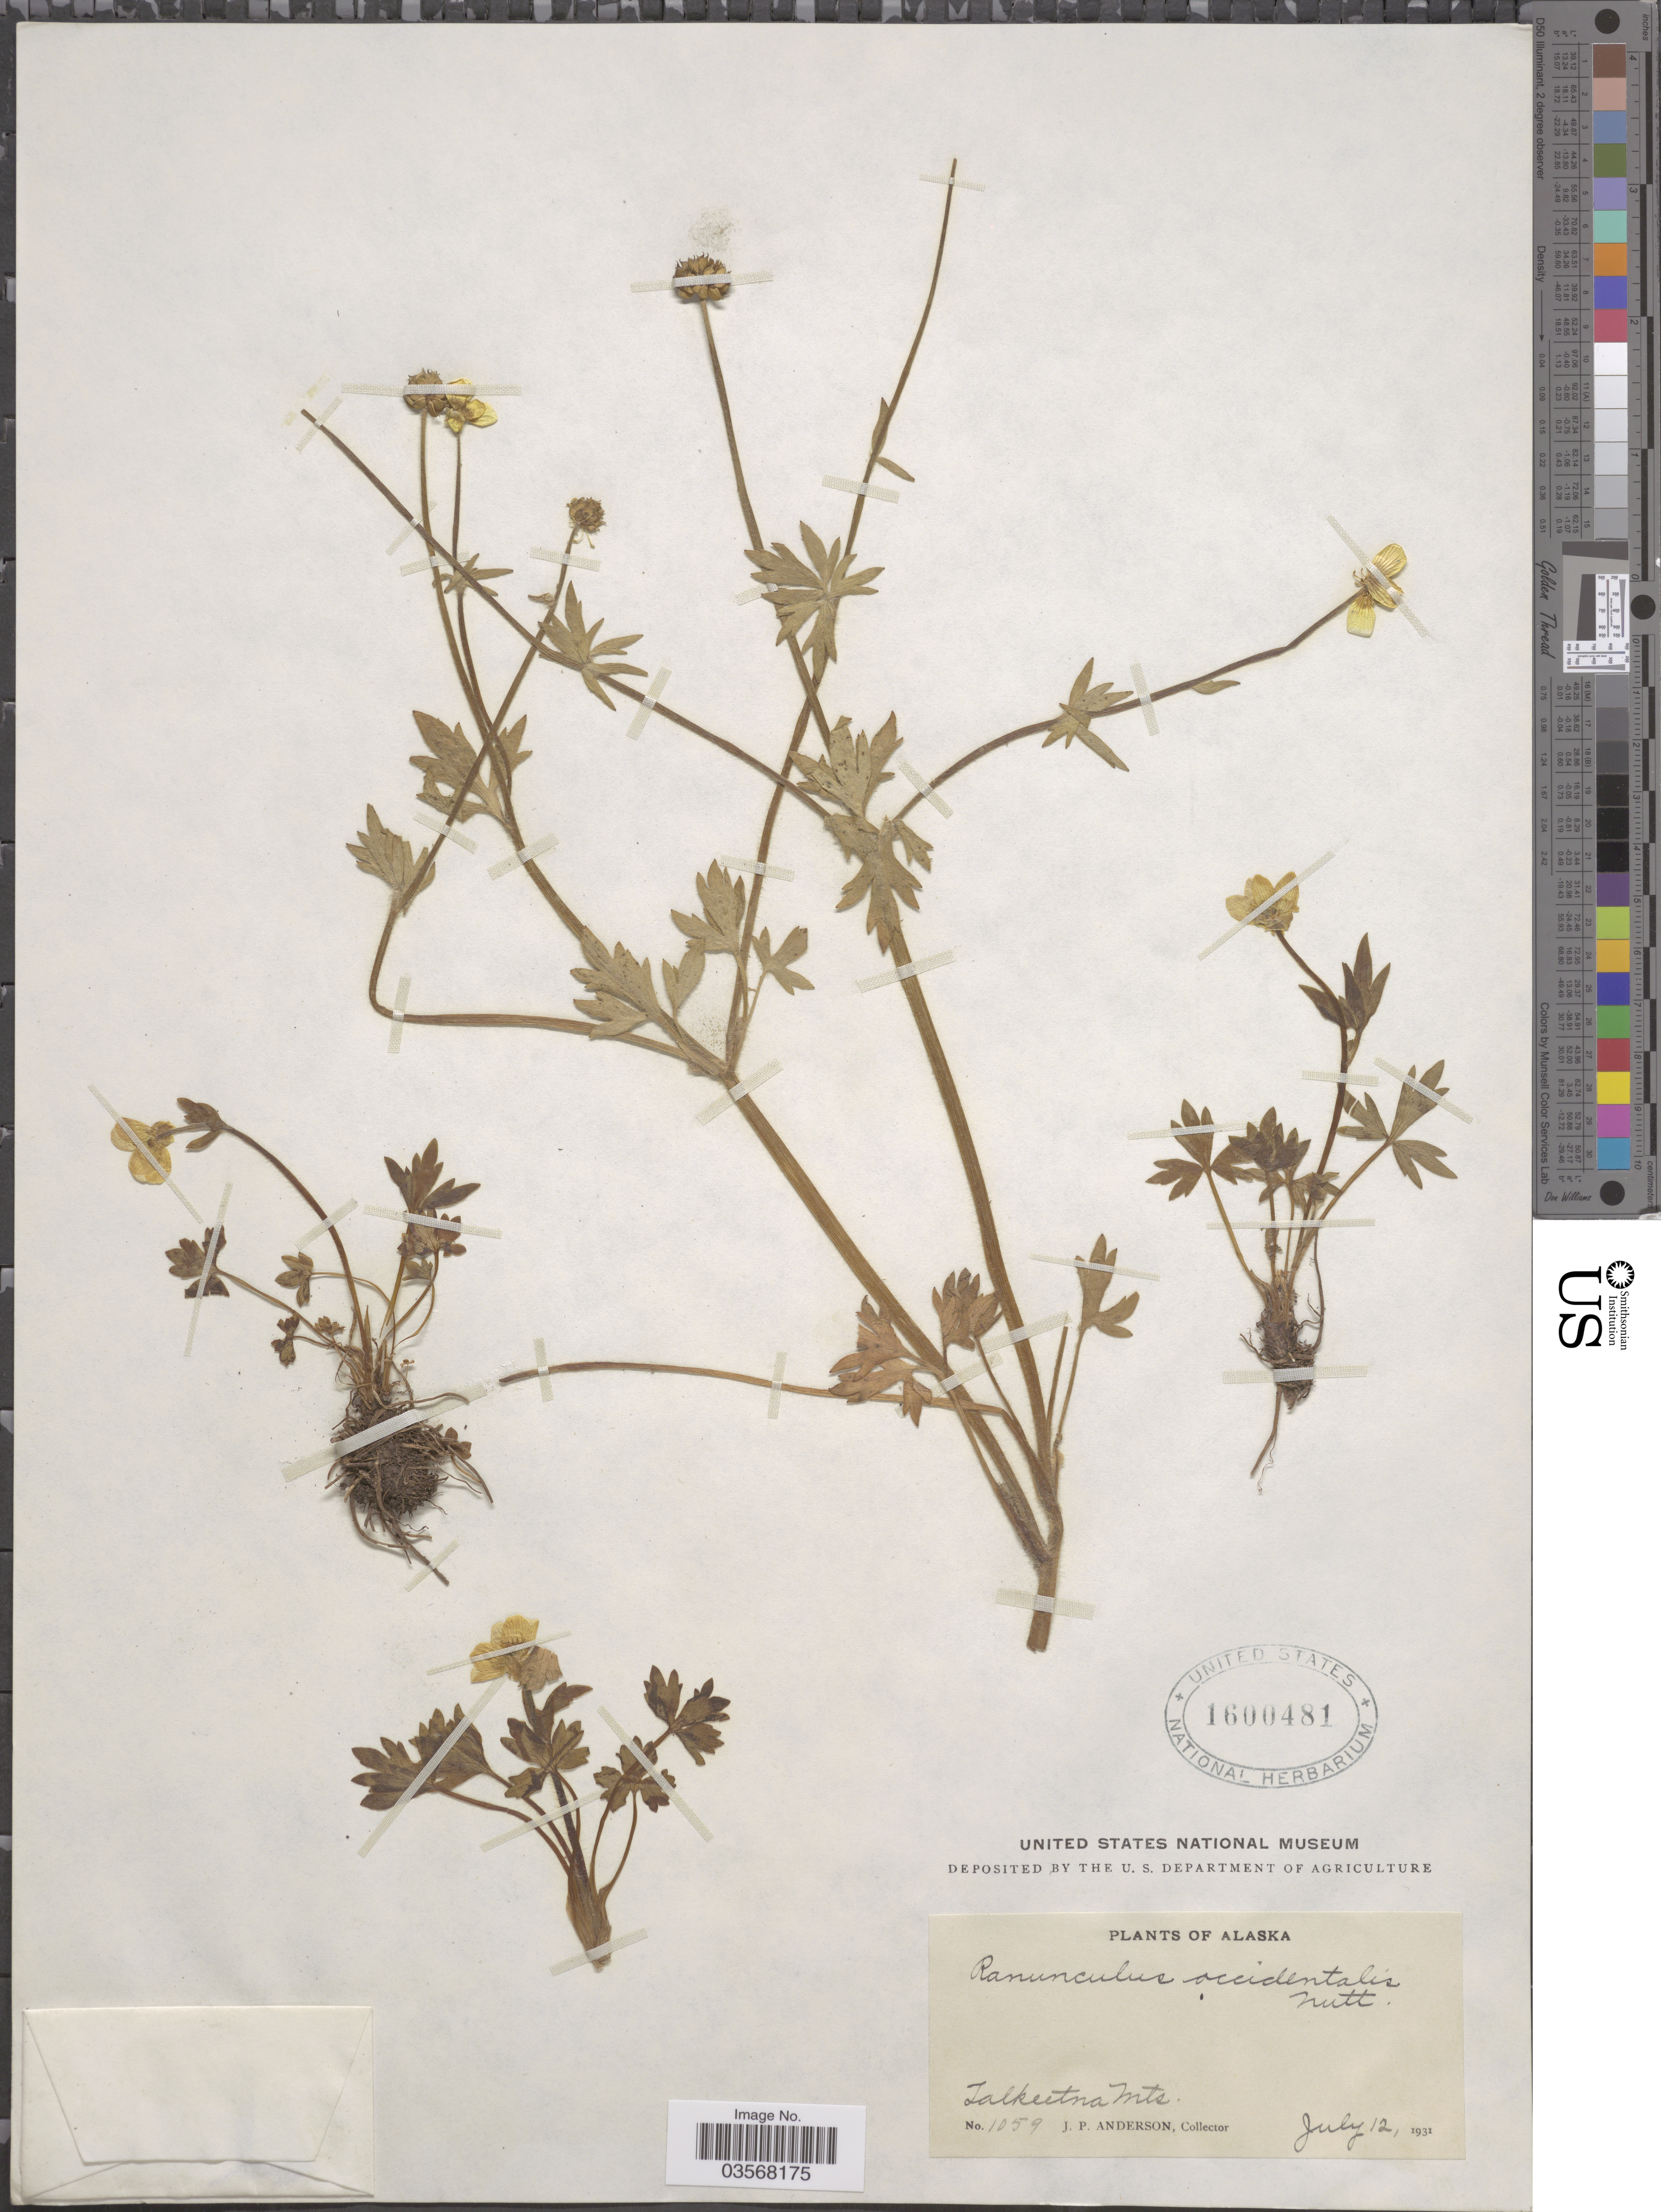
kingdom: Plantae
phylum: Tracheophyta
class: Magnoliopsida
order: Ranunculales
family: Ranunculaceae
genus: Ranunculus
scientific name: Ranunculus occidentalis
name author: Nutt.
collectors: J. P. Anderson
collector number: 1059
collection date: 1931-07-12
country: United States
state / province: Alaska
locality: Talkeetna Mts.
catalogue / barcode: US 1600481